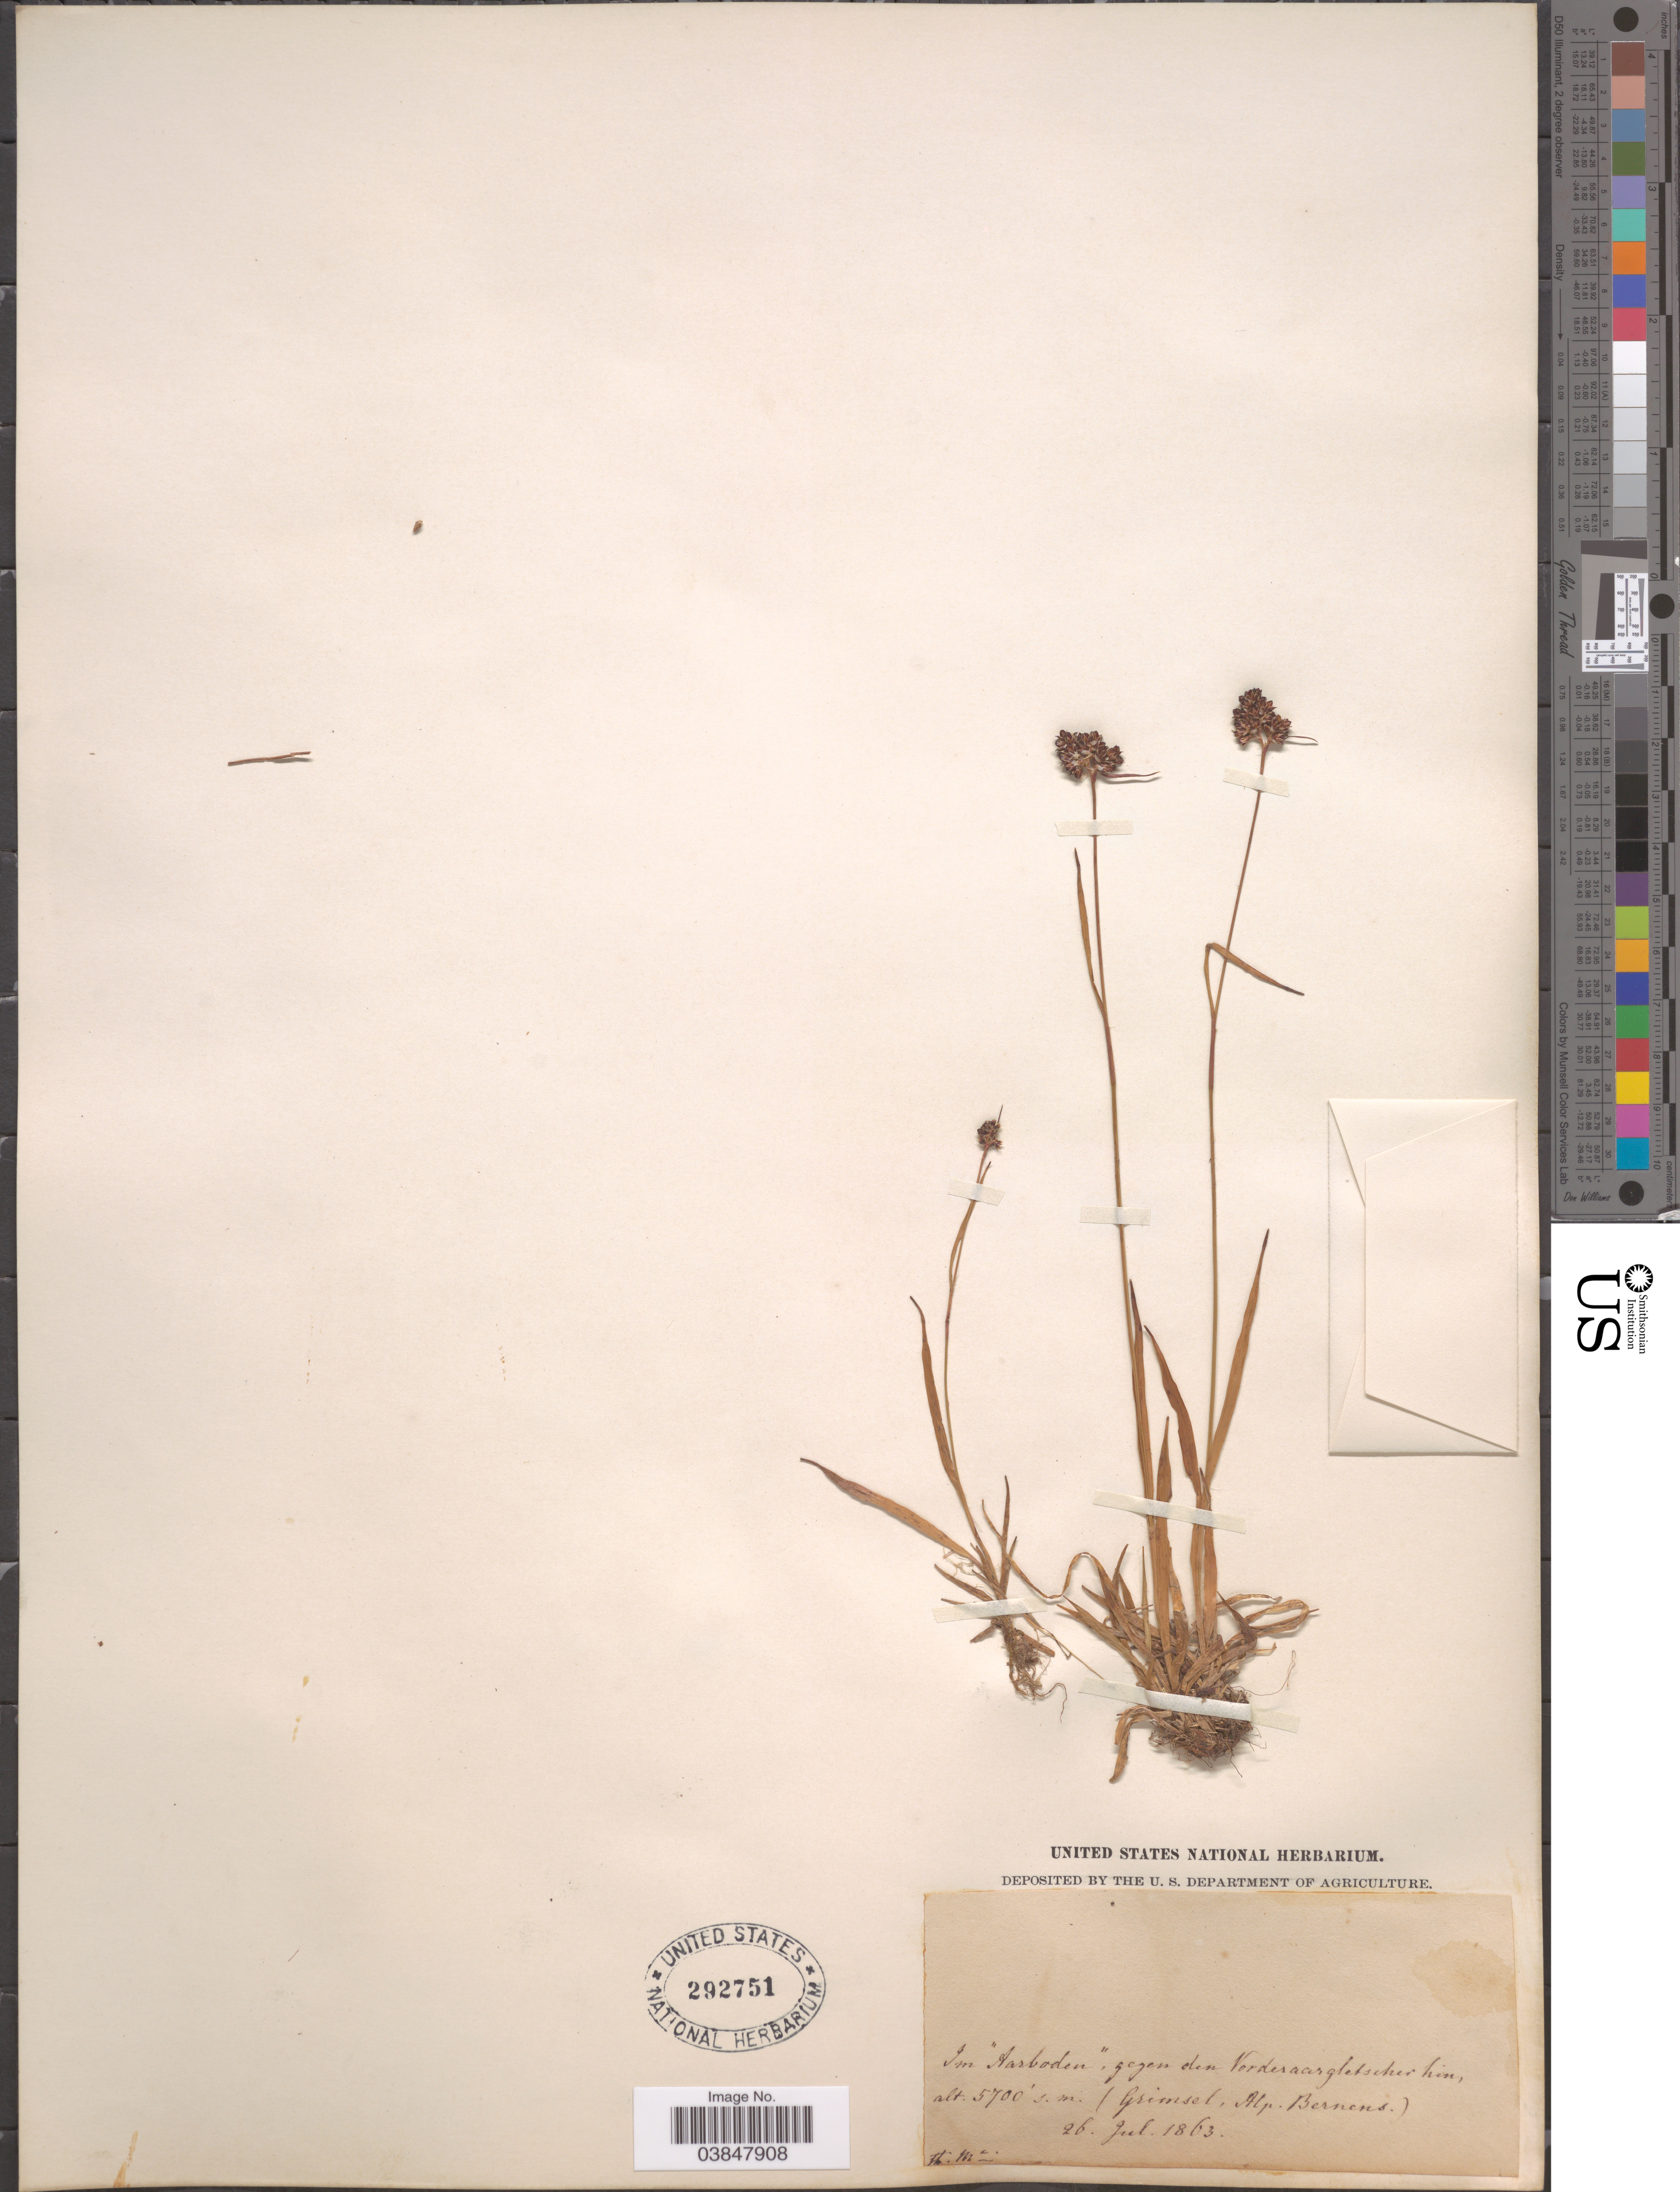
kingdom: Plantae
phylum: Tracheophyta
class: Liliopsida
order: Poales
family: Juncaceae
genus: Luzula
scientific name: Luzula multiflora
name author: (Ehrh.) Lej.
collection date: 1863-07-26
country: Switzerland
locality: In "Aarboden", gezen den Vorderaargletscher hin. (Grimsel, Alp. Bernens.)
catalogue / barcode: US 292751